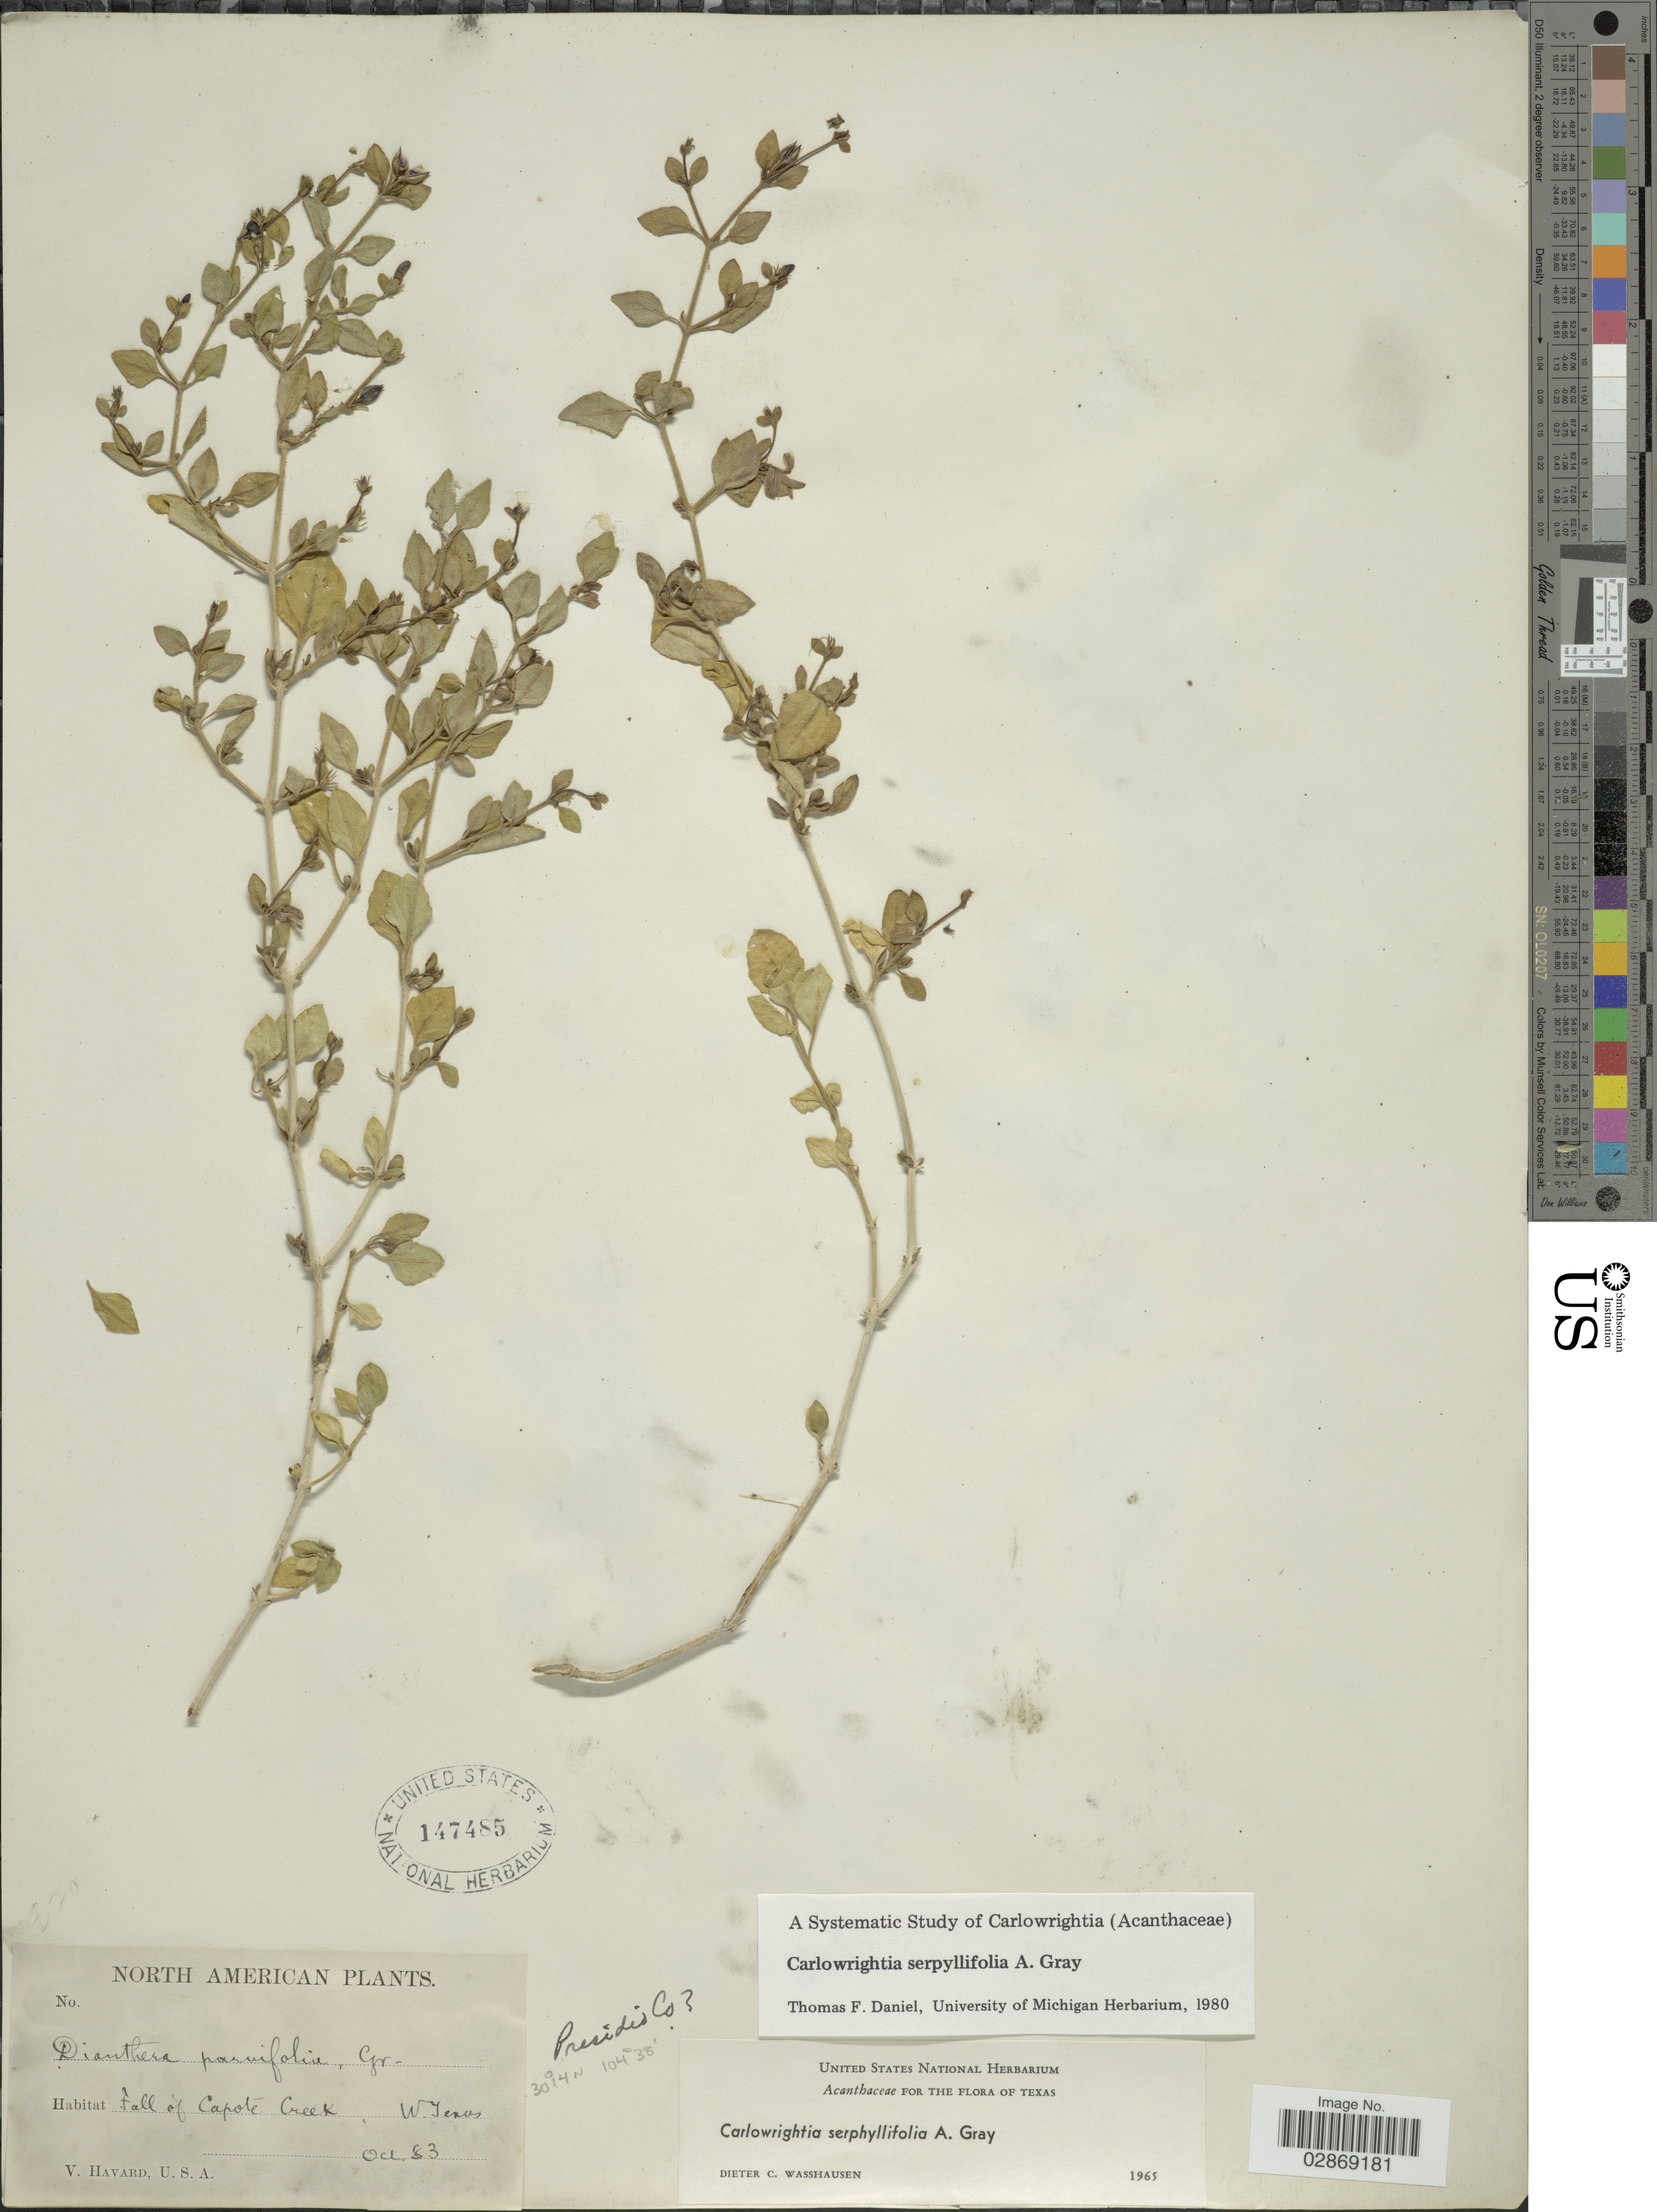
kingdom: Plantae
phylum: Tracheophyta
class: Magnoliopsida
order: Lamiales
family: Acanthaceae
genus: Carlowrightia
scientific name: Carlowrightia serpyllifolia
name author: A. Gray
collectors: V. Havard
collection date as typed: Transcribed d/m/y: /10/83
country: United States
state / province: Texas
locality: Fall of Capote Creek, W. Texas, Presidio Co.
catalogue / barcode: US 147485